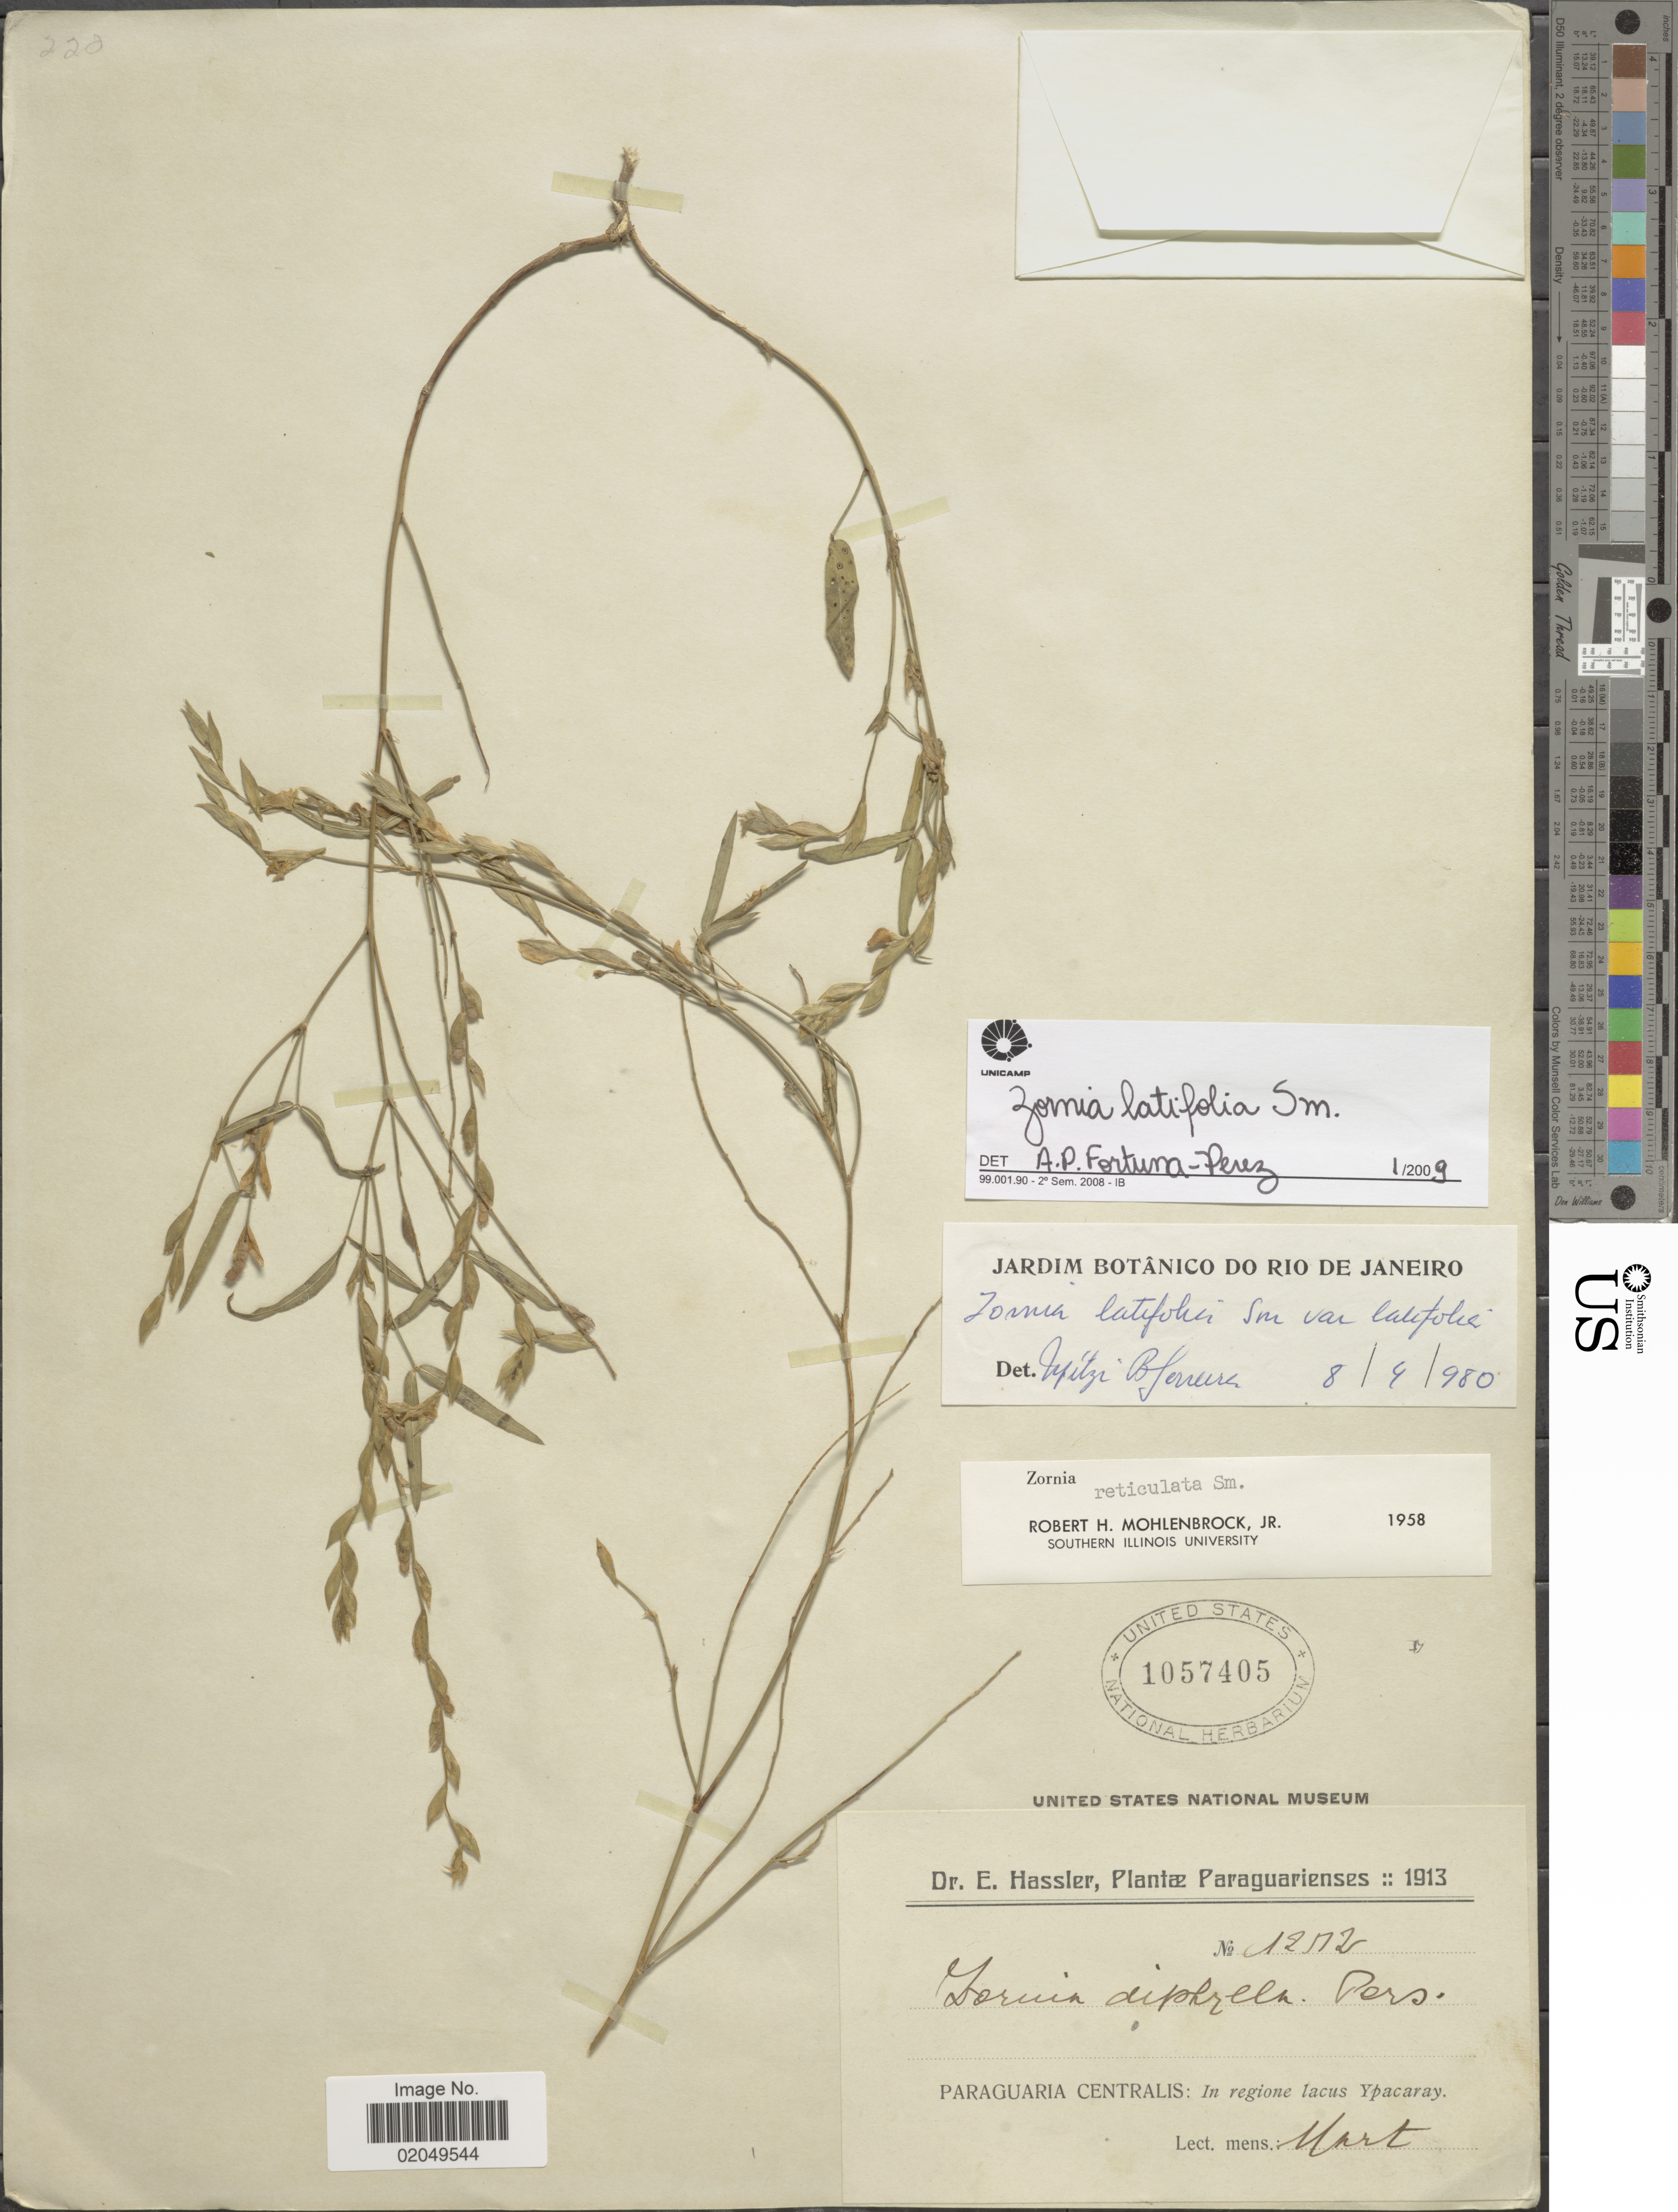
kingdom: Plantae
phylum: Tracheophyta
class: Magnoliopsida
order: Fabales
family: Fabaceae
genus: Zornia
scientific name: Zornia latifolia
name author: Sm.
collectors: E. Hassler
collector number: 12n2*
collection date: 1913-03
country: Paraguay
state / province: Paraguari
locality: Paraguaria Centralis: in regione lacus Ypacaray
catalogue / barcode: US 1057405